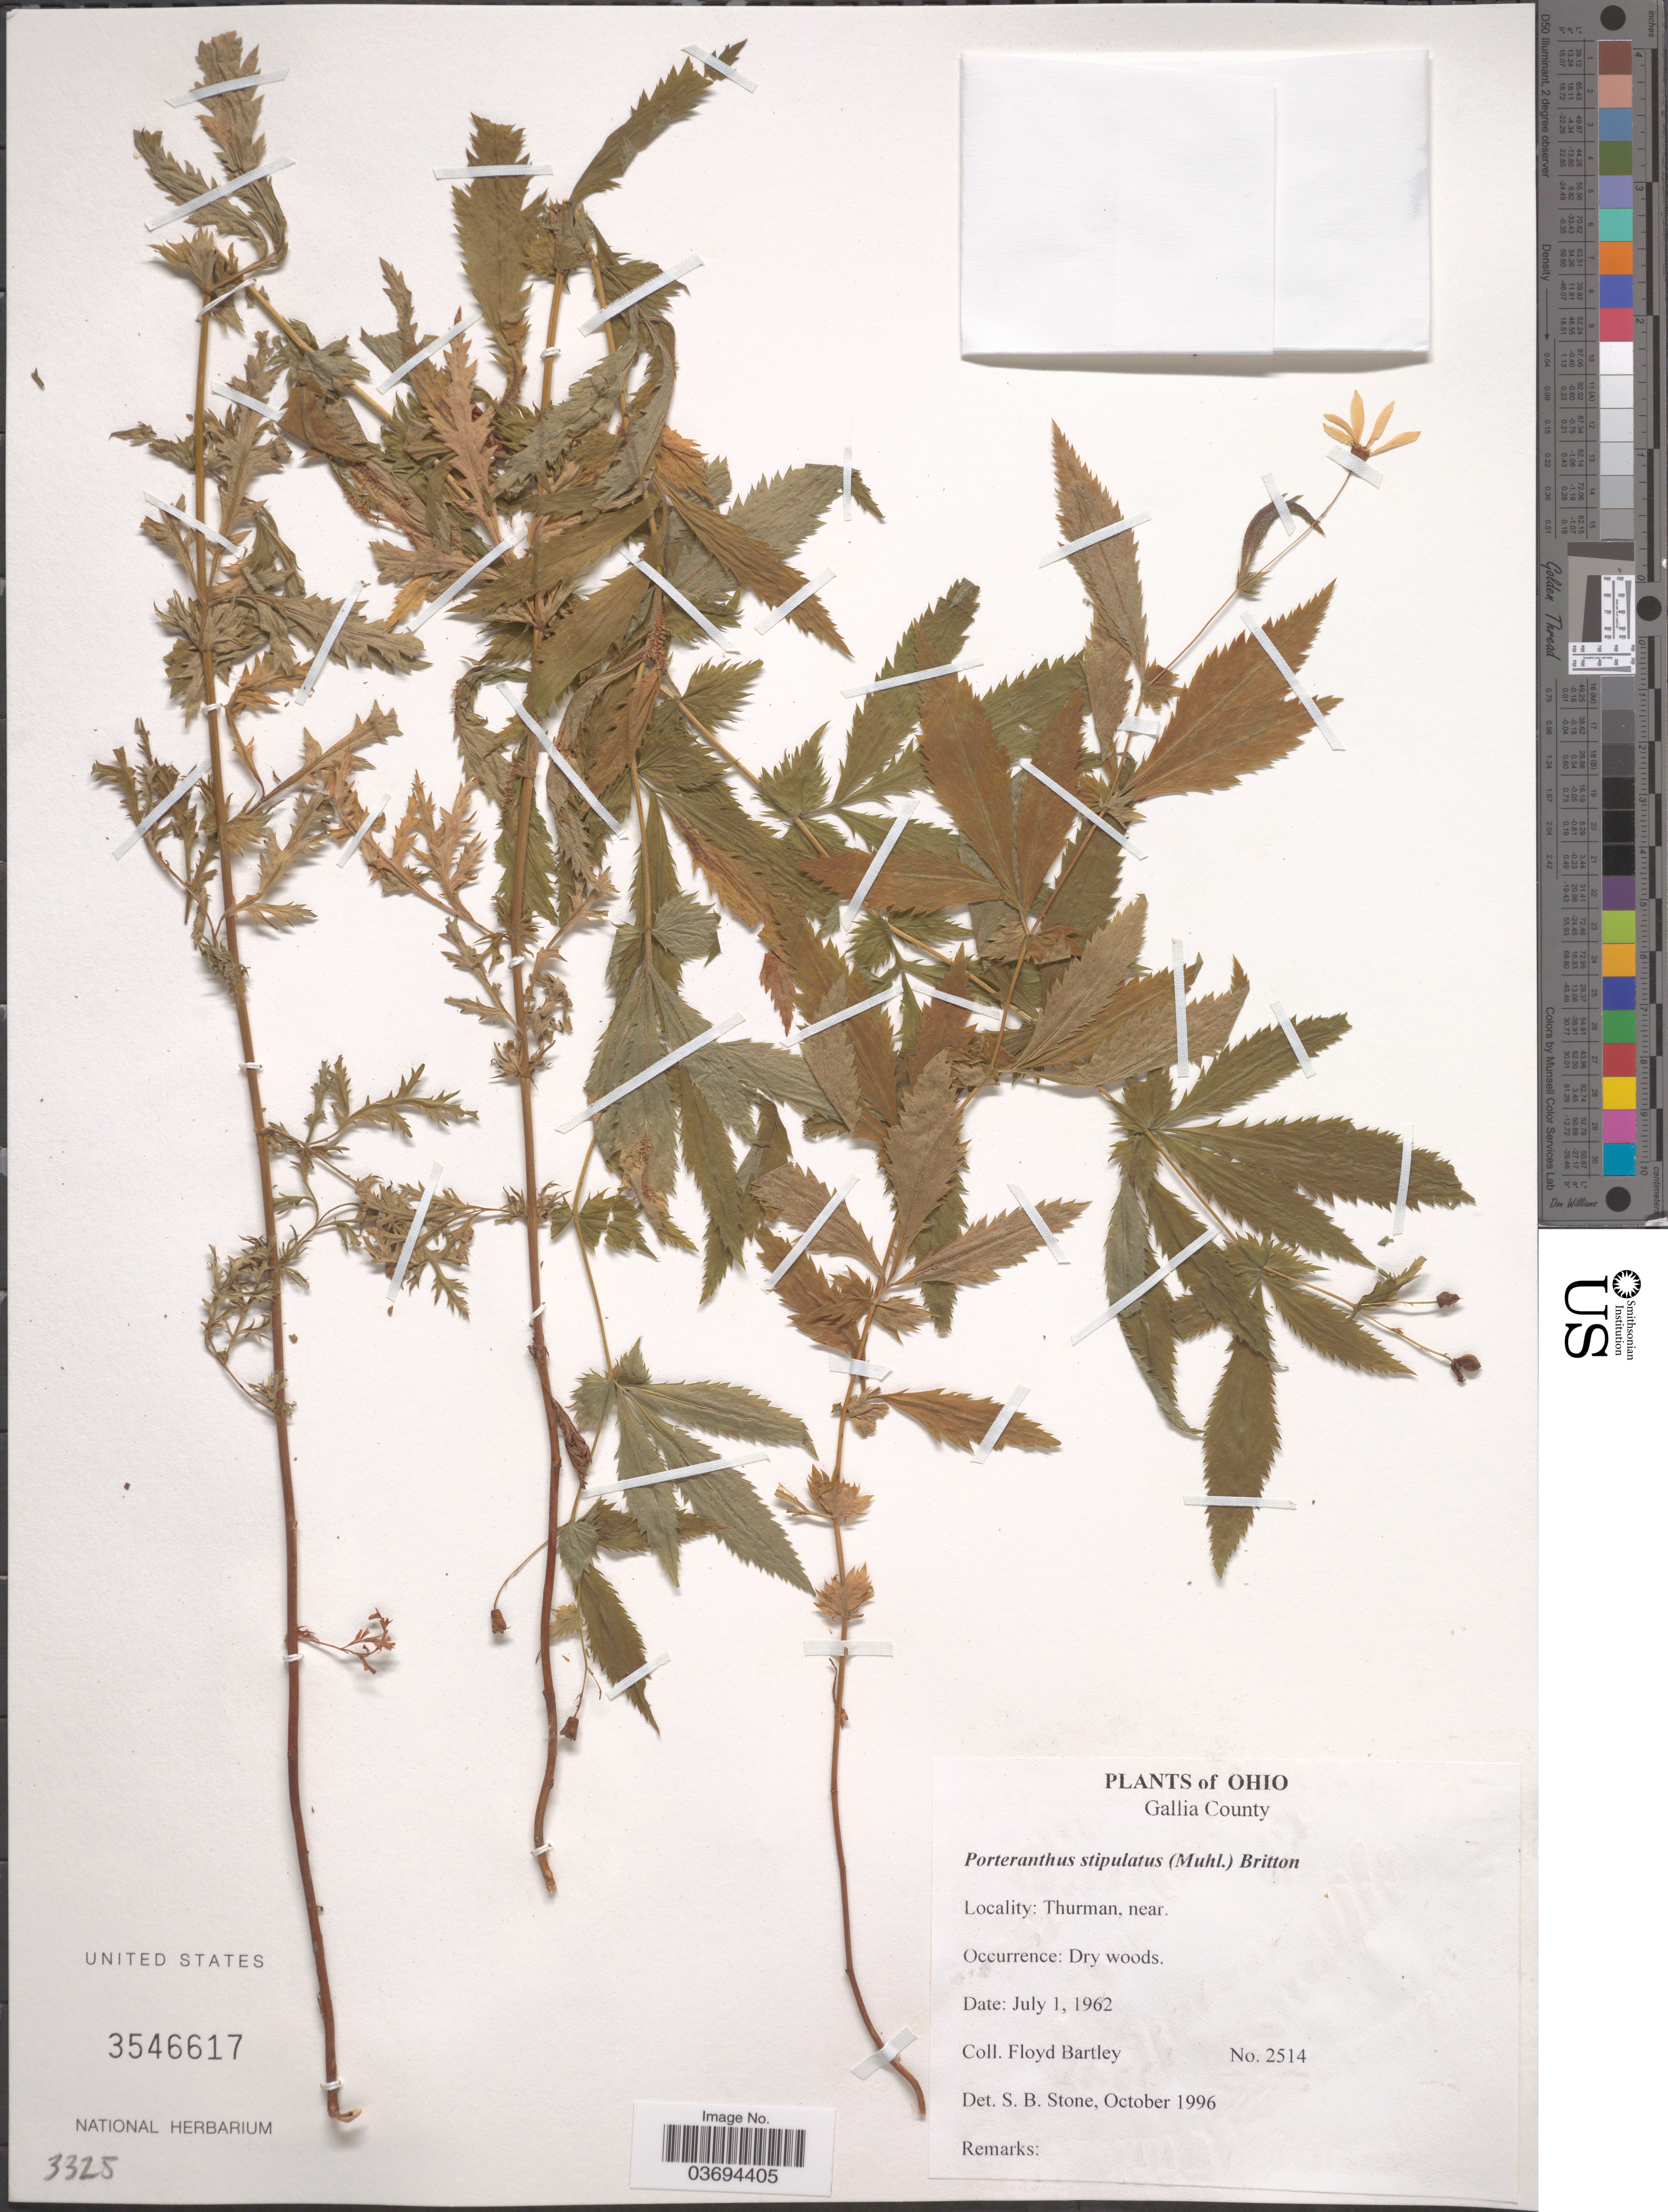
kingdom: Plantae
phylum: Tracheophyta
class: Magnoliopsida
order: Rosales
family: Rosaceae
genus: Gillenia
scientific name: Gillenia stipulata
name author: (Muhl. ex Willd.) Nutt.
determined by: Strong, Mark T., (BOT), Smithsonian Institution - National Museum of Natural History (UNITED STATES)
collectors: F. Bartley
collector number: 2514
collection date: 1962-07-01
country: United States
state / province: Ohio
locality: Gallia County. Thurman, near.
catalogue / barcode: US 3546617